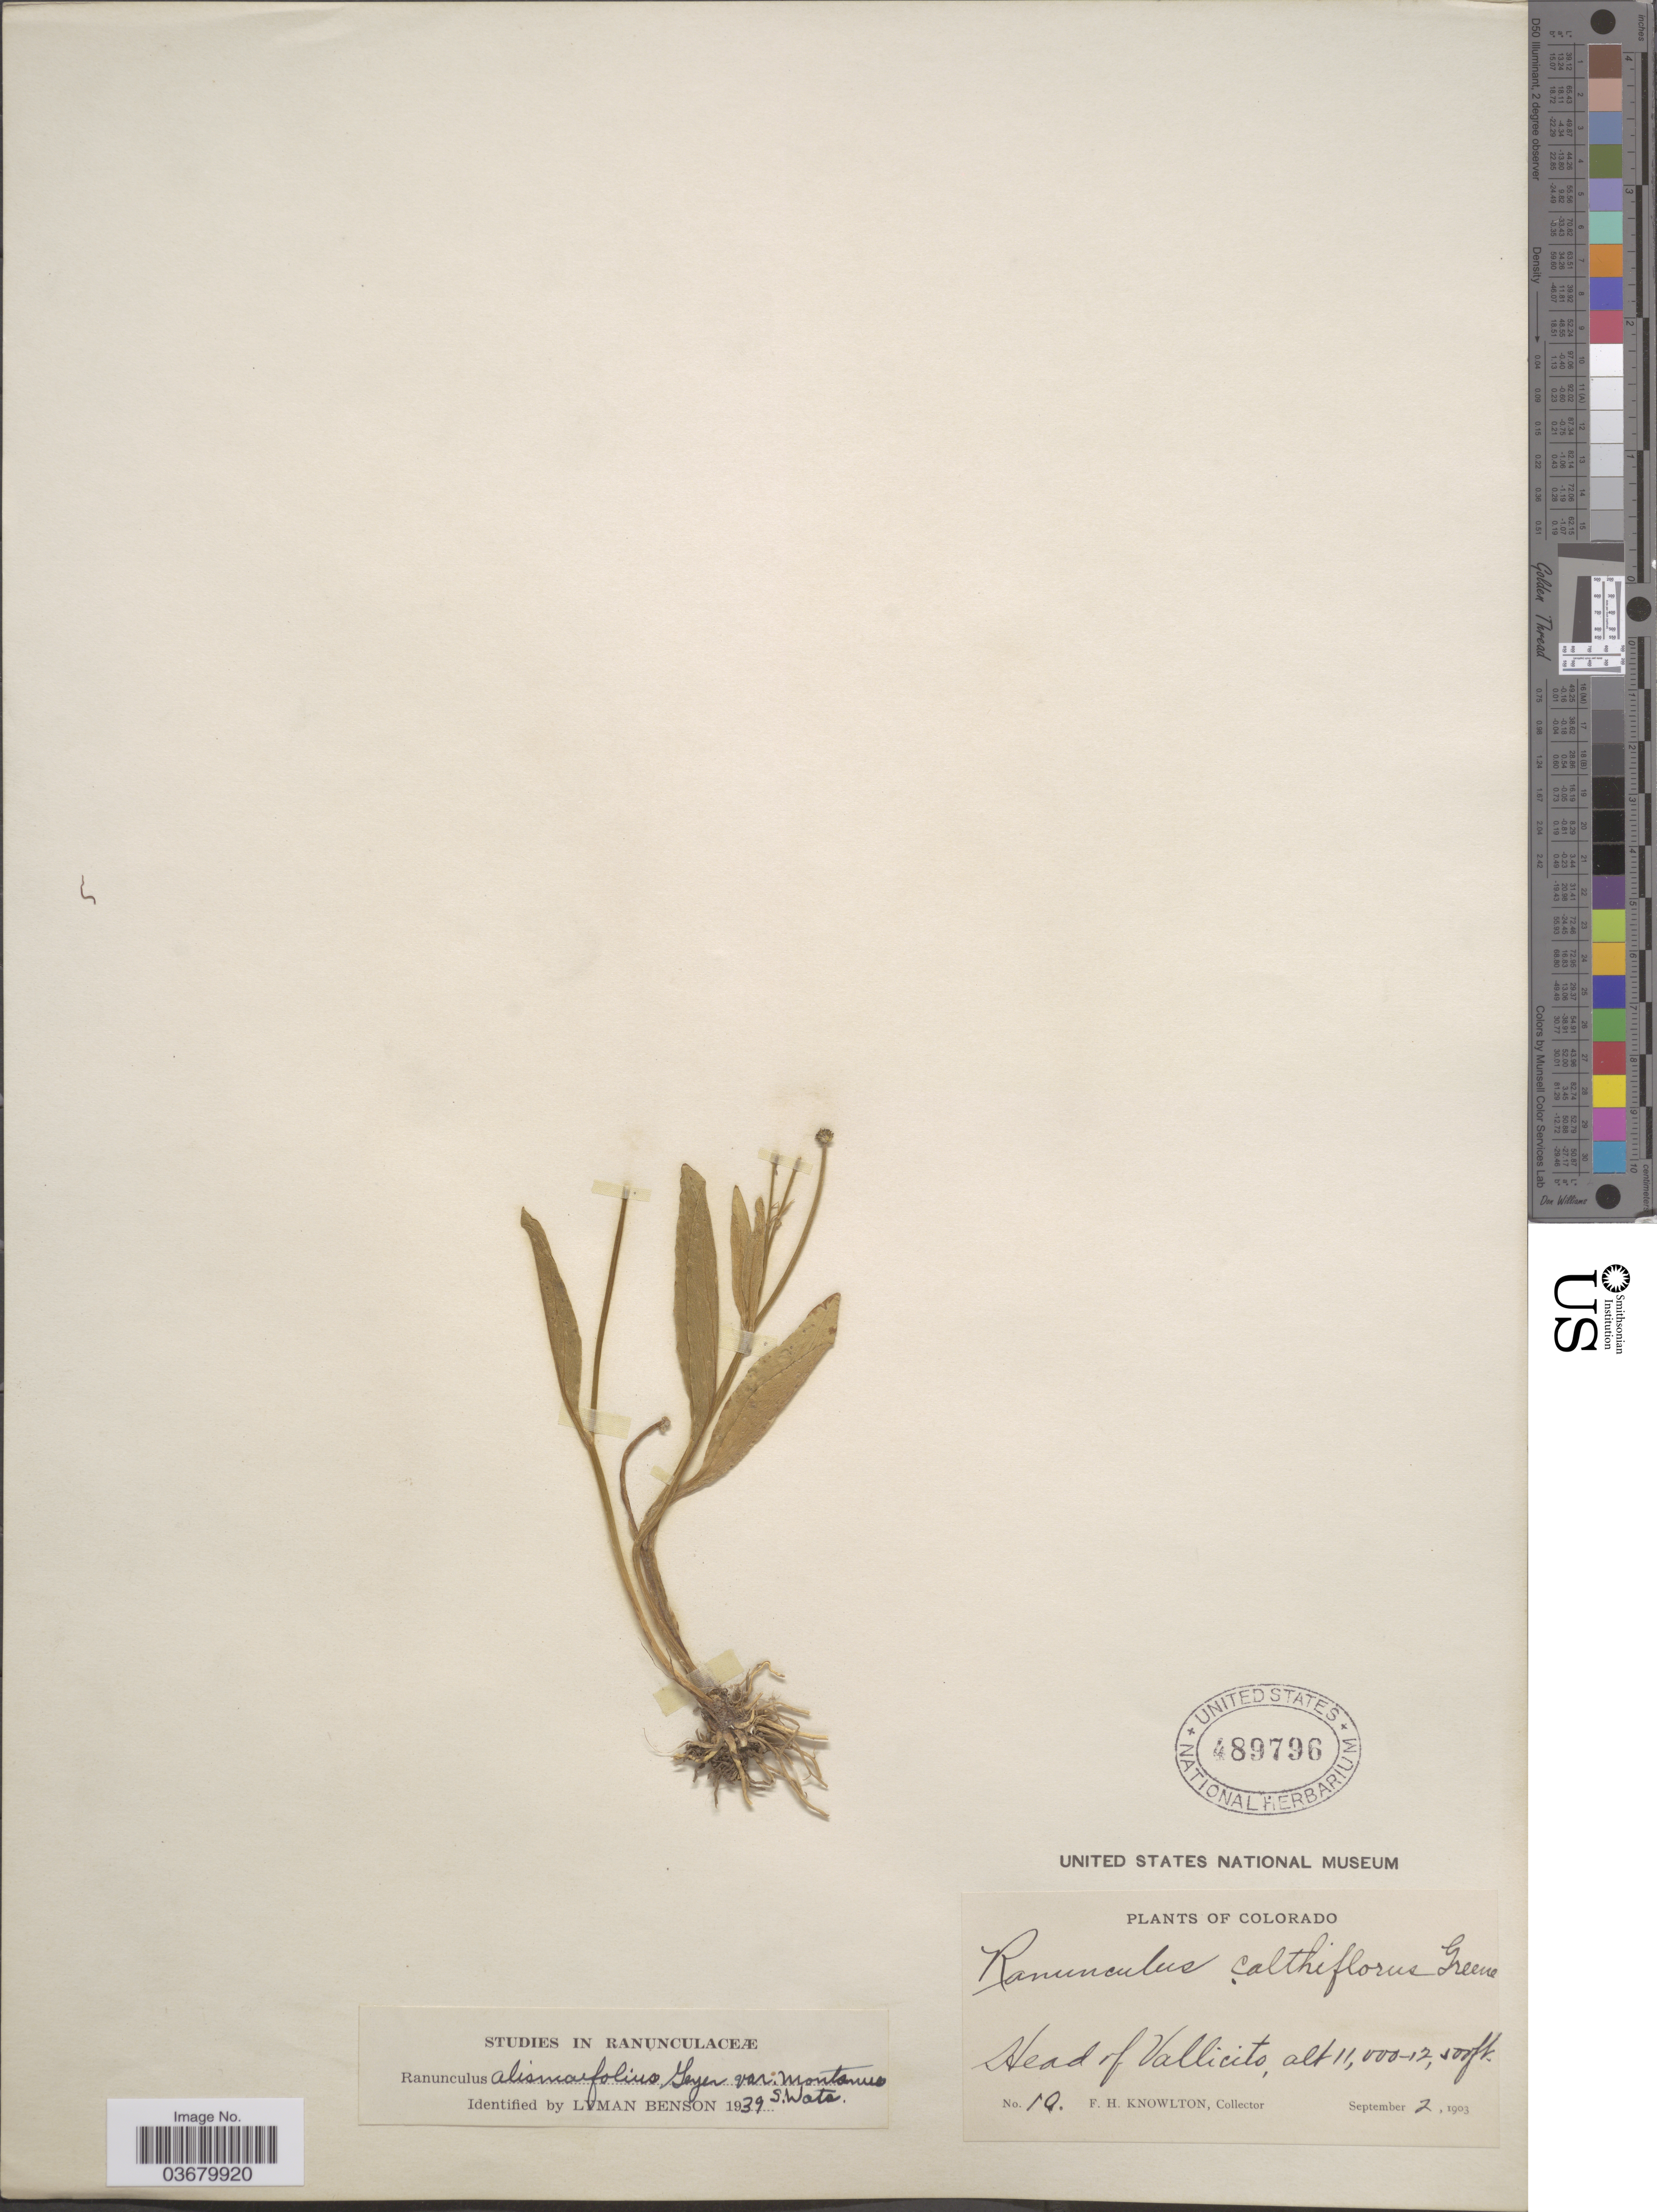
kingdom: Plantae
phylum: Tracheophyta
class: Magnoliopsida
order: Ranunculales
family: Ranunculaceae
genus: Ranunculus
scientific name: Ranunculus alismifolius var. montanus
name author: S. Watson in C. King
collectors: F. H. Knowlton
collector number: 10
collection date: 1903-09-02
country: United States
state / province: Colorado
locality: Head of Vallicito.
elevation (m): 3353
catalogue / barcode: US 489796